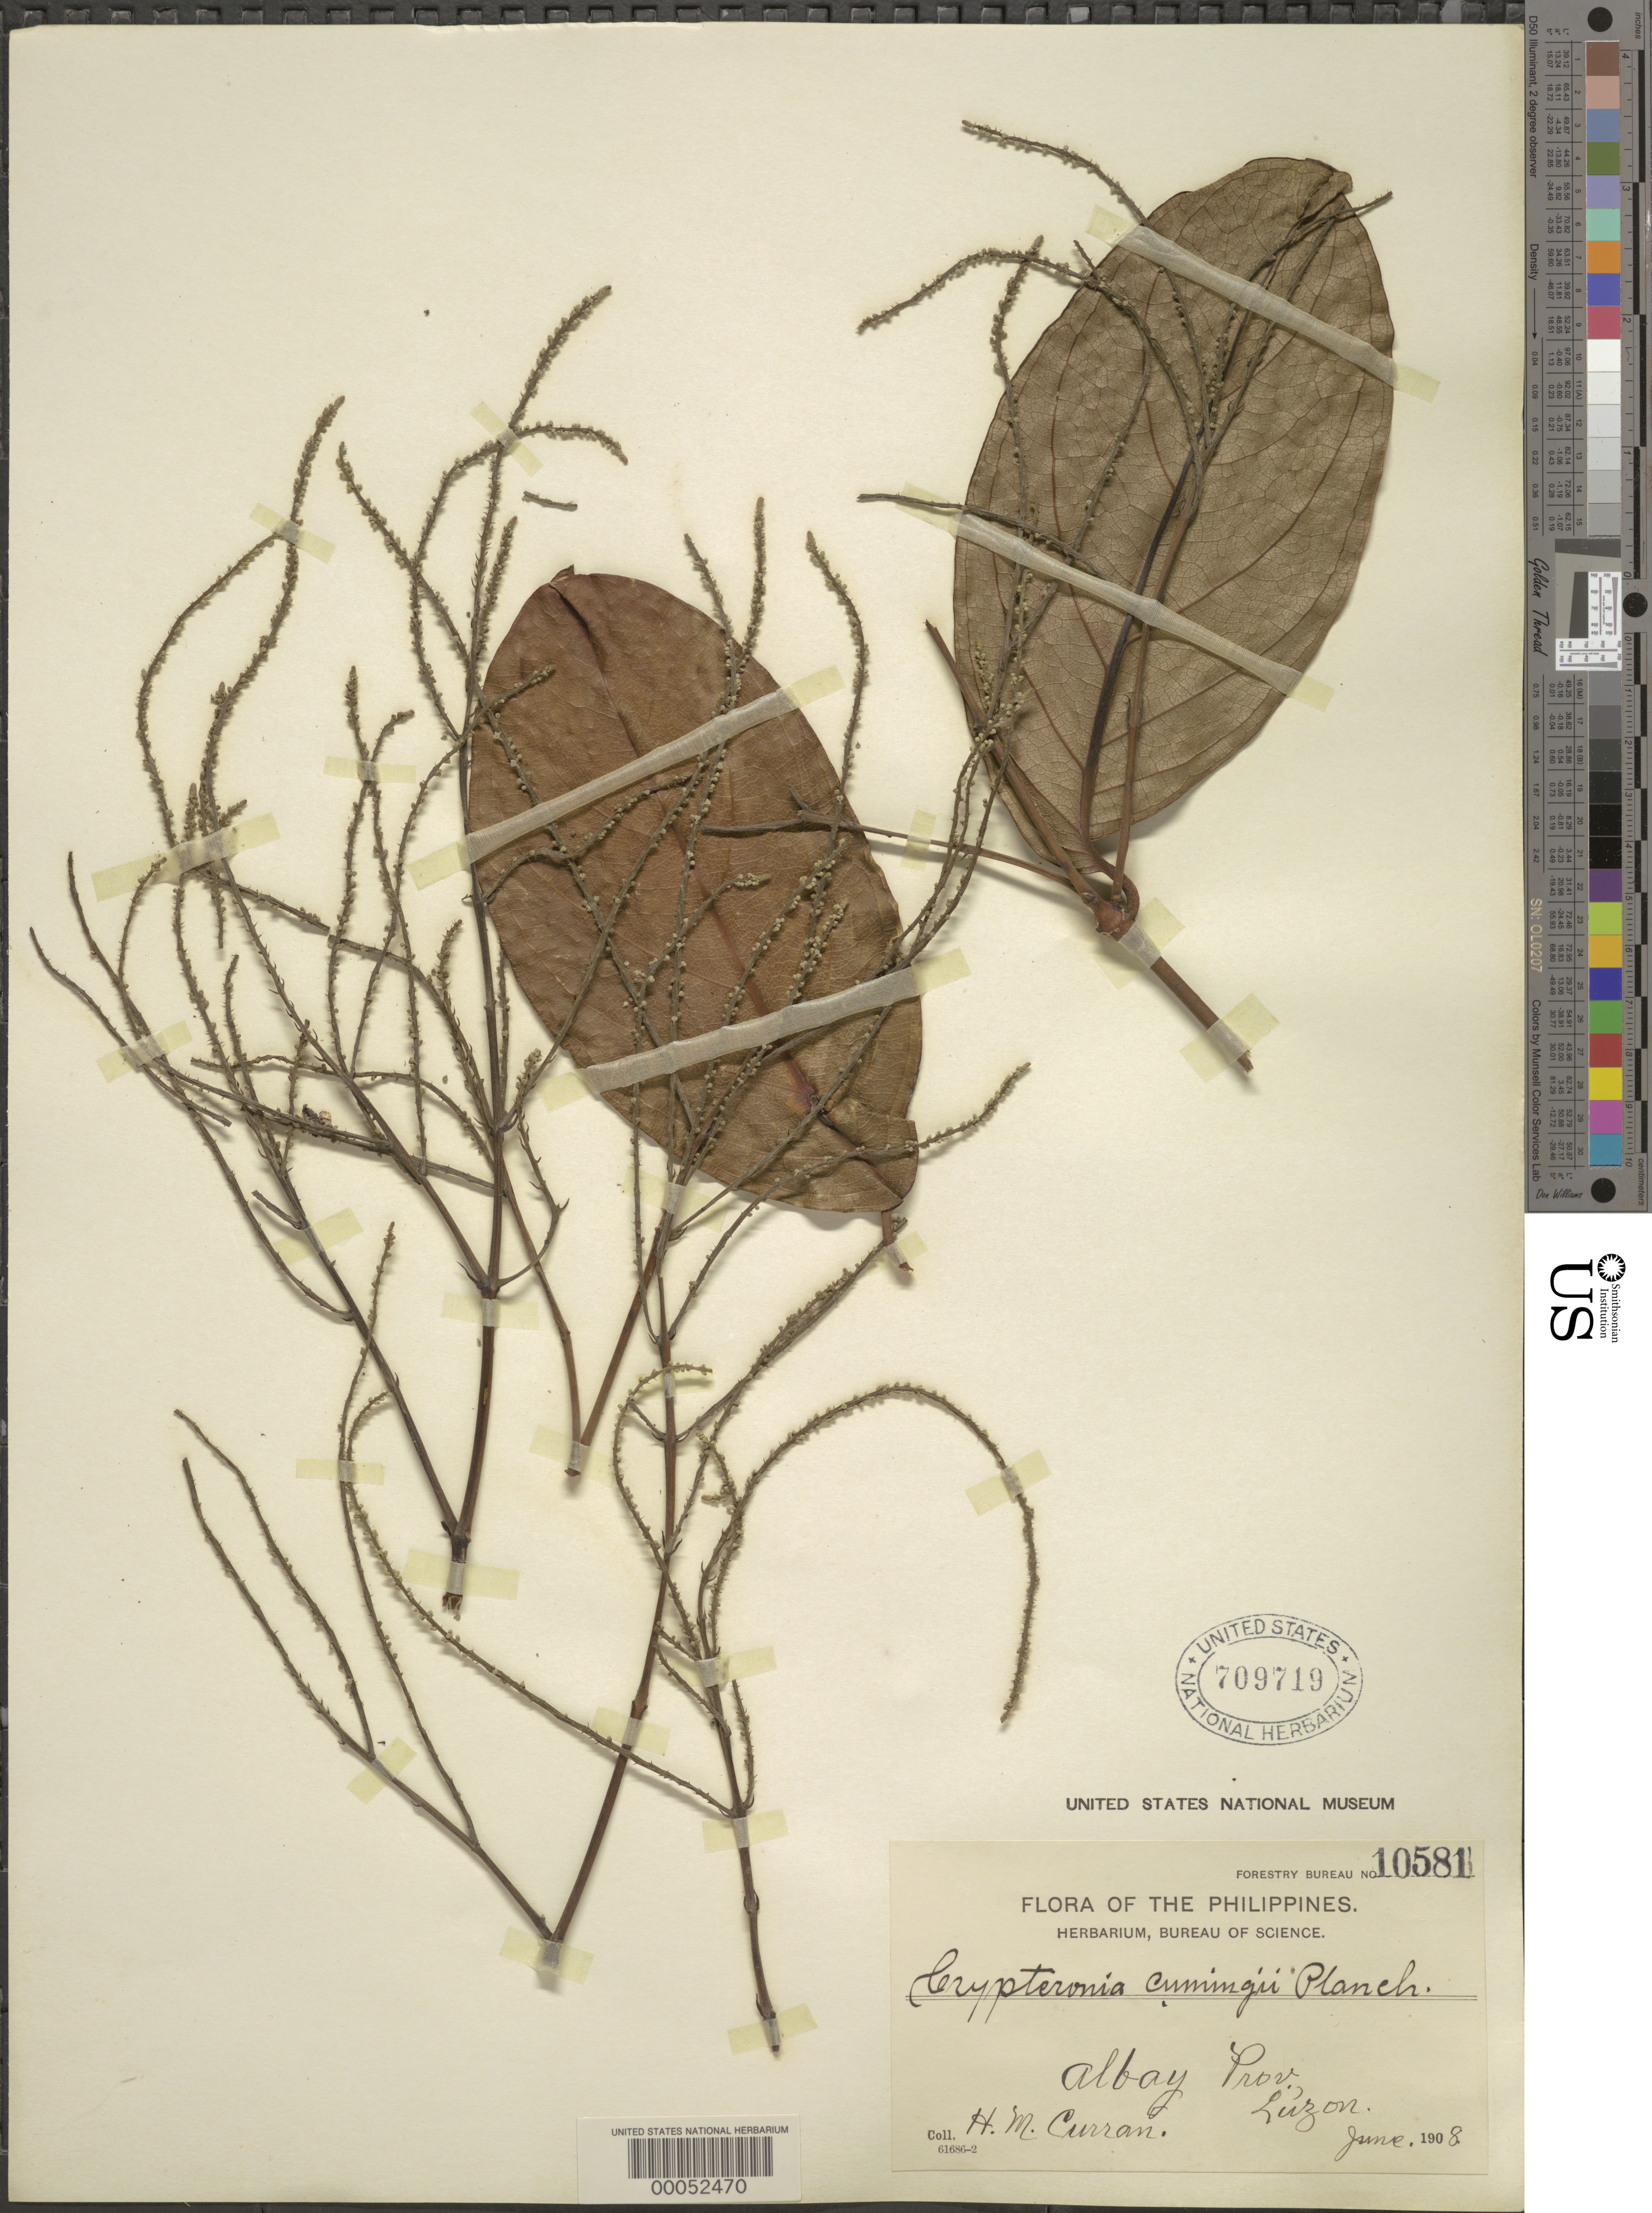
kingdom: Plantae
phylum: Tracheophyta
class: Magnoliopsida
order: Myrtales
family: Crypteroniaceae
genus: Crypteronia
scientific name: Crypteronia cumingii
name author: (Planch.) Endl.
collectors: H. M. Curran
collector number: Forestry Bureau 10581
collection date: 1908-06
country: Philippines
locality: Albay Prov., Luzon.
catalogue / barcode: US 709719